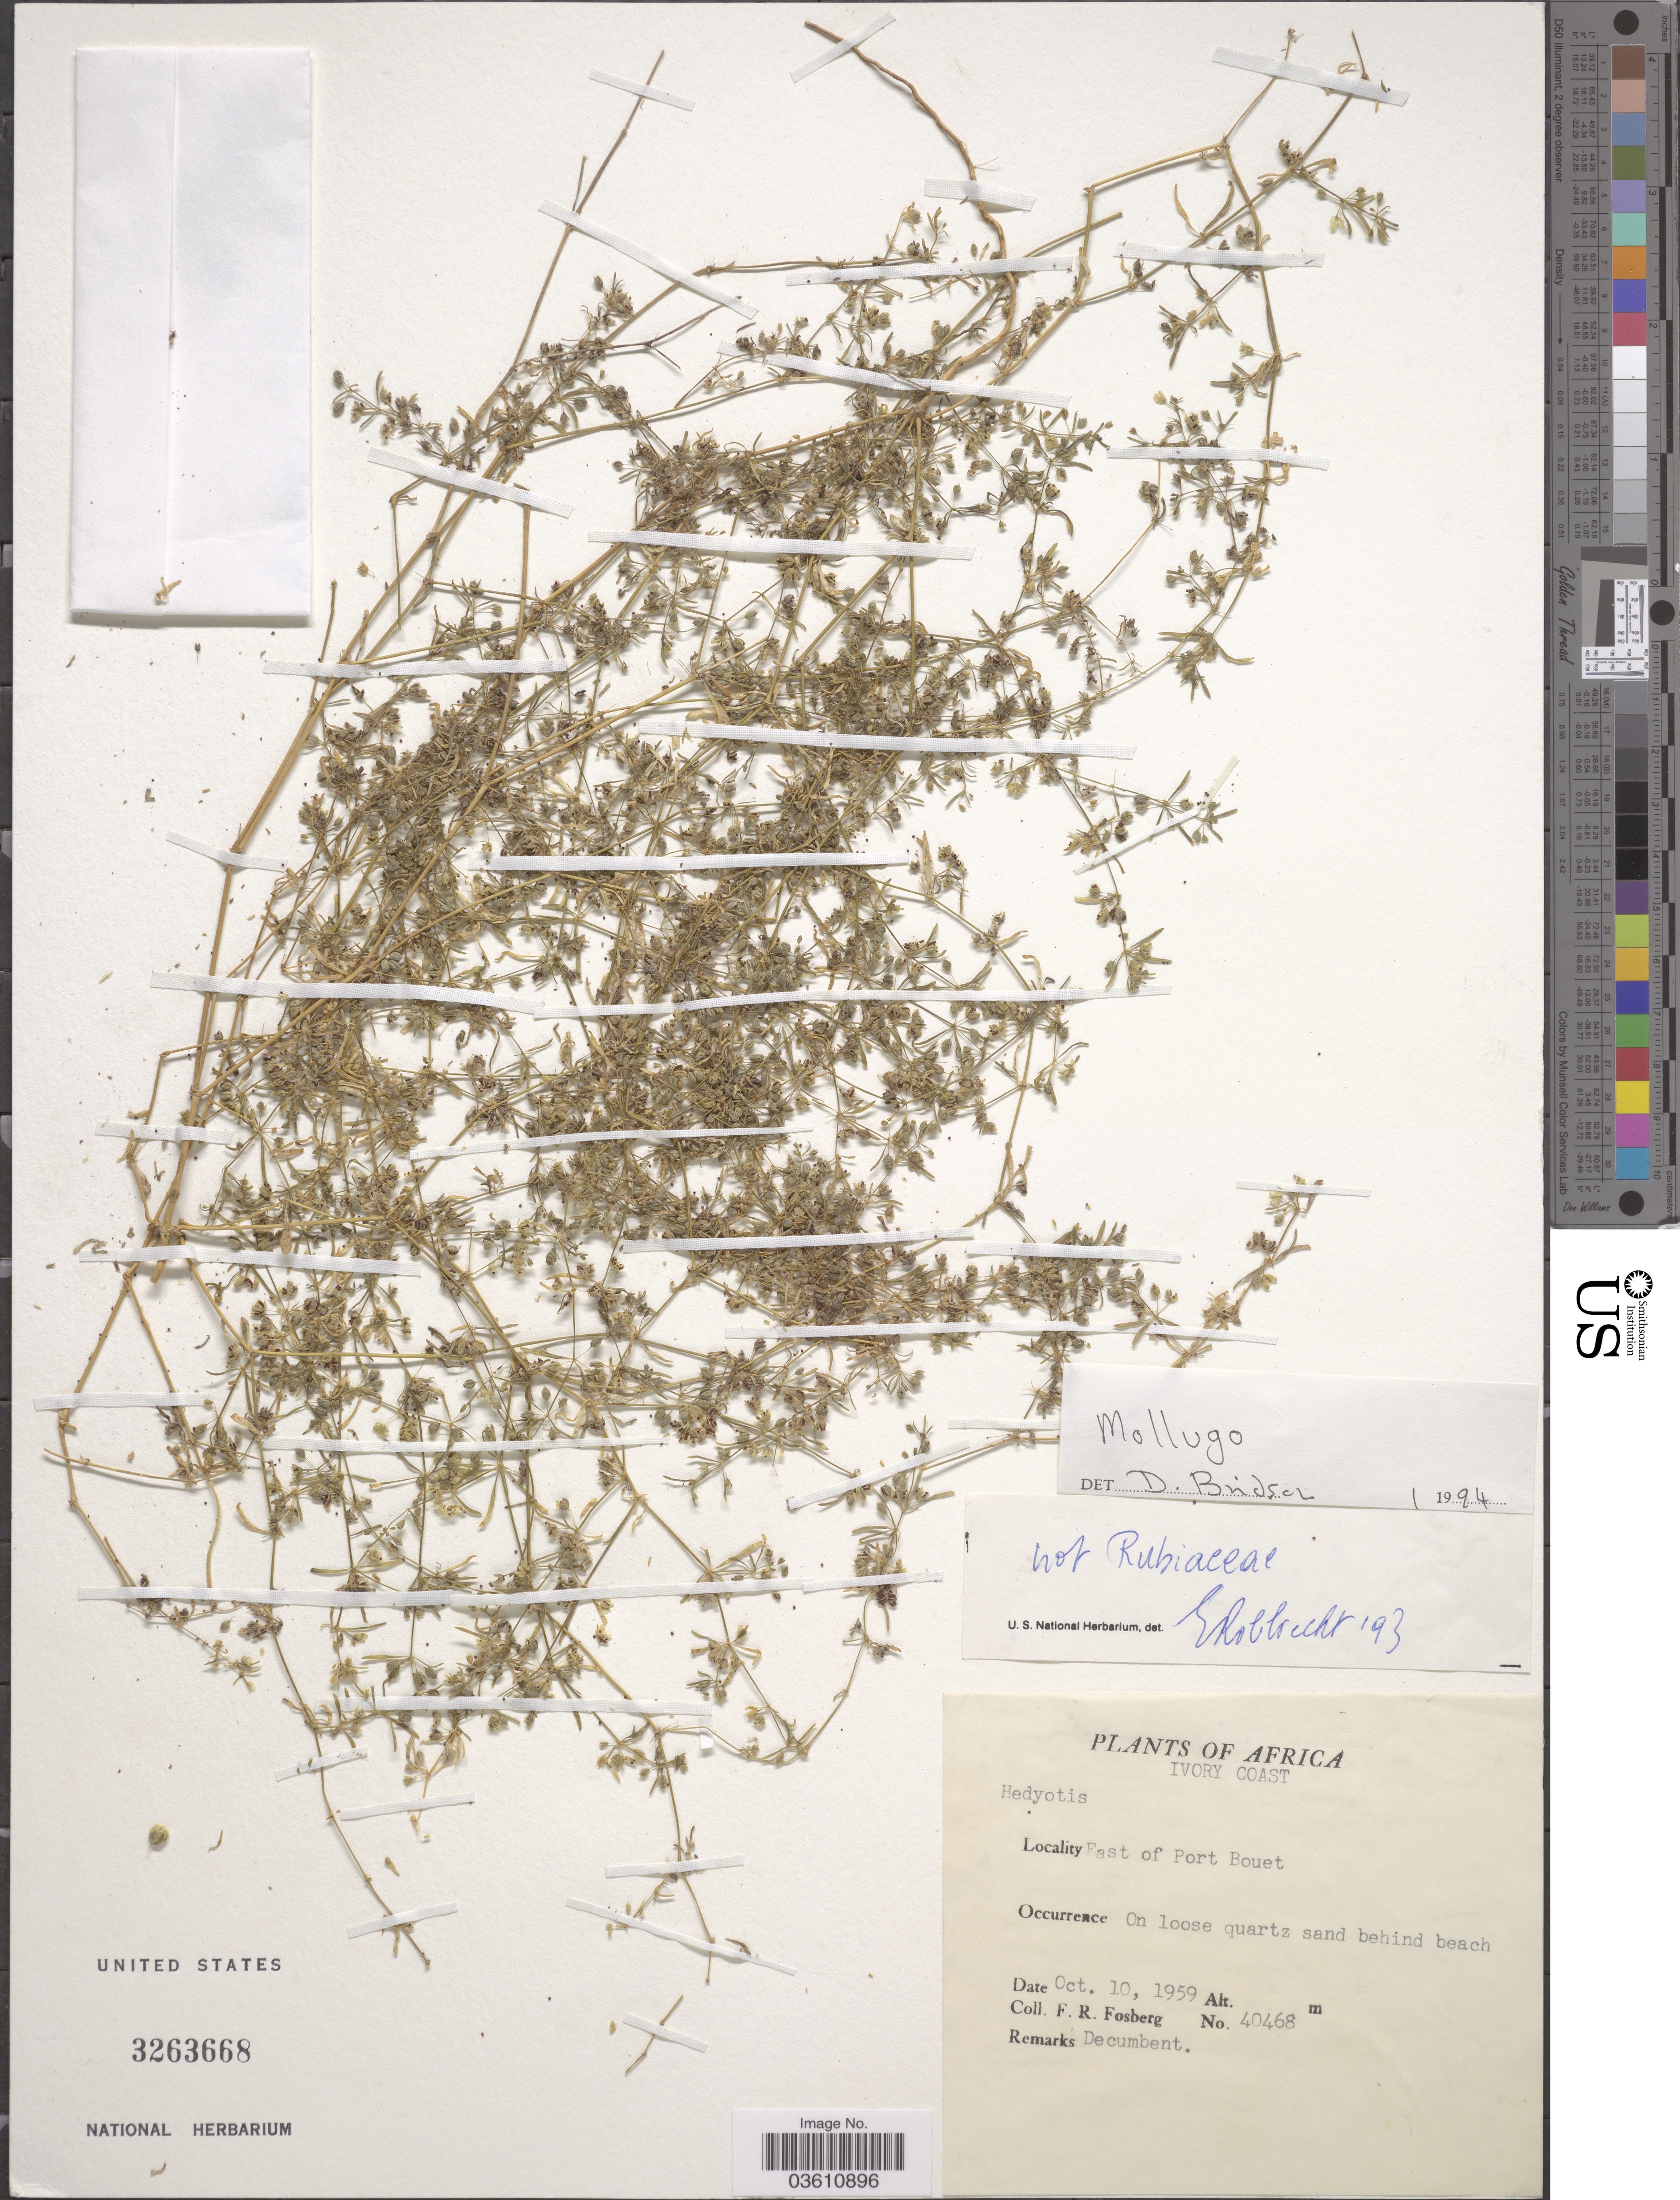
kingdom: Plantae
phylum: Tracheophyta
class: Magnoliopsida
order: Caryophyllales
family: Molluginaceae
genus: Mollugo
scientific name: Mollugo sp.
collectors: F. R. Fosberg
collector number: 40468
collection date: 1959-10-10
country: Ivory Coast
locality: East of Port Bouet.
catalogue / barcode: US 3263668